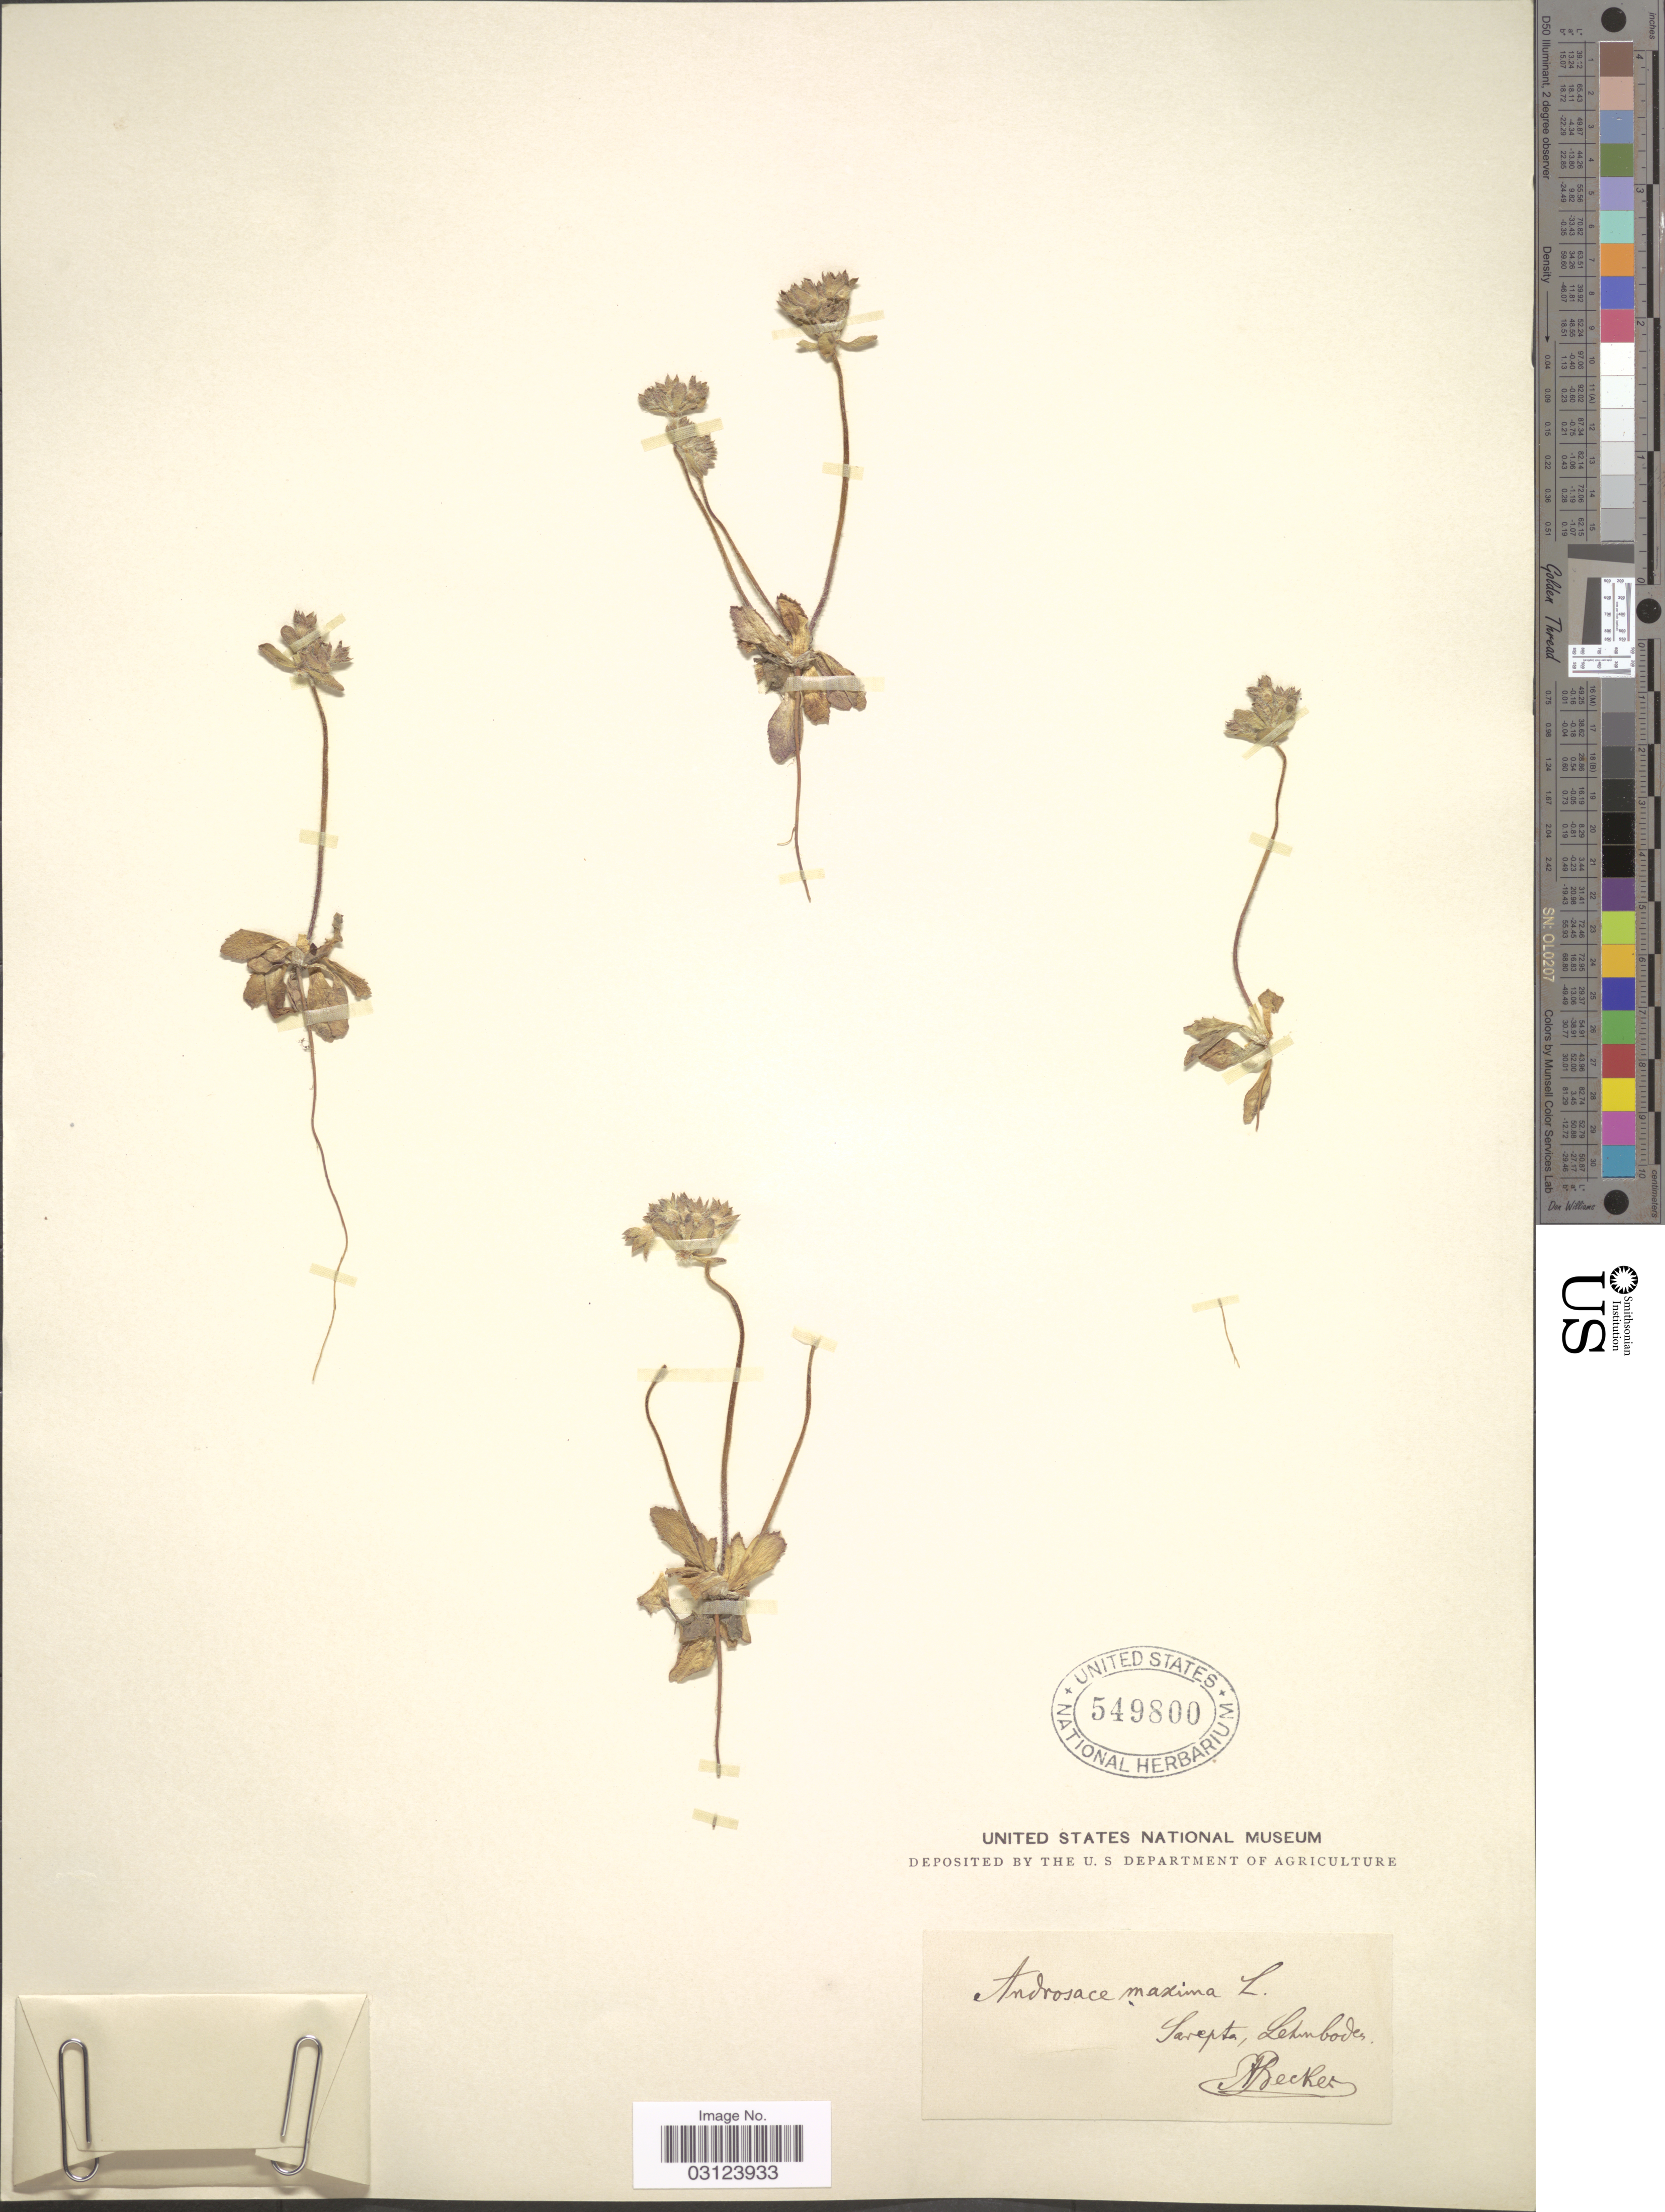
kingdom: Plantae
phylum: Tracheophyta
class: Magnoliopsida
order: Ericales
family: Primulaceae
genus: Androsace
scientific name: Androsace maxima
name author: L.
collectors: A. Becker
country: Russian Federation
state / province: Volgograd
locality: Sarepta, Lehmboden.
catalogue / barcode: US 549800